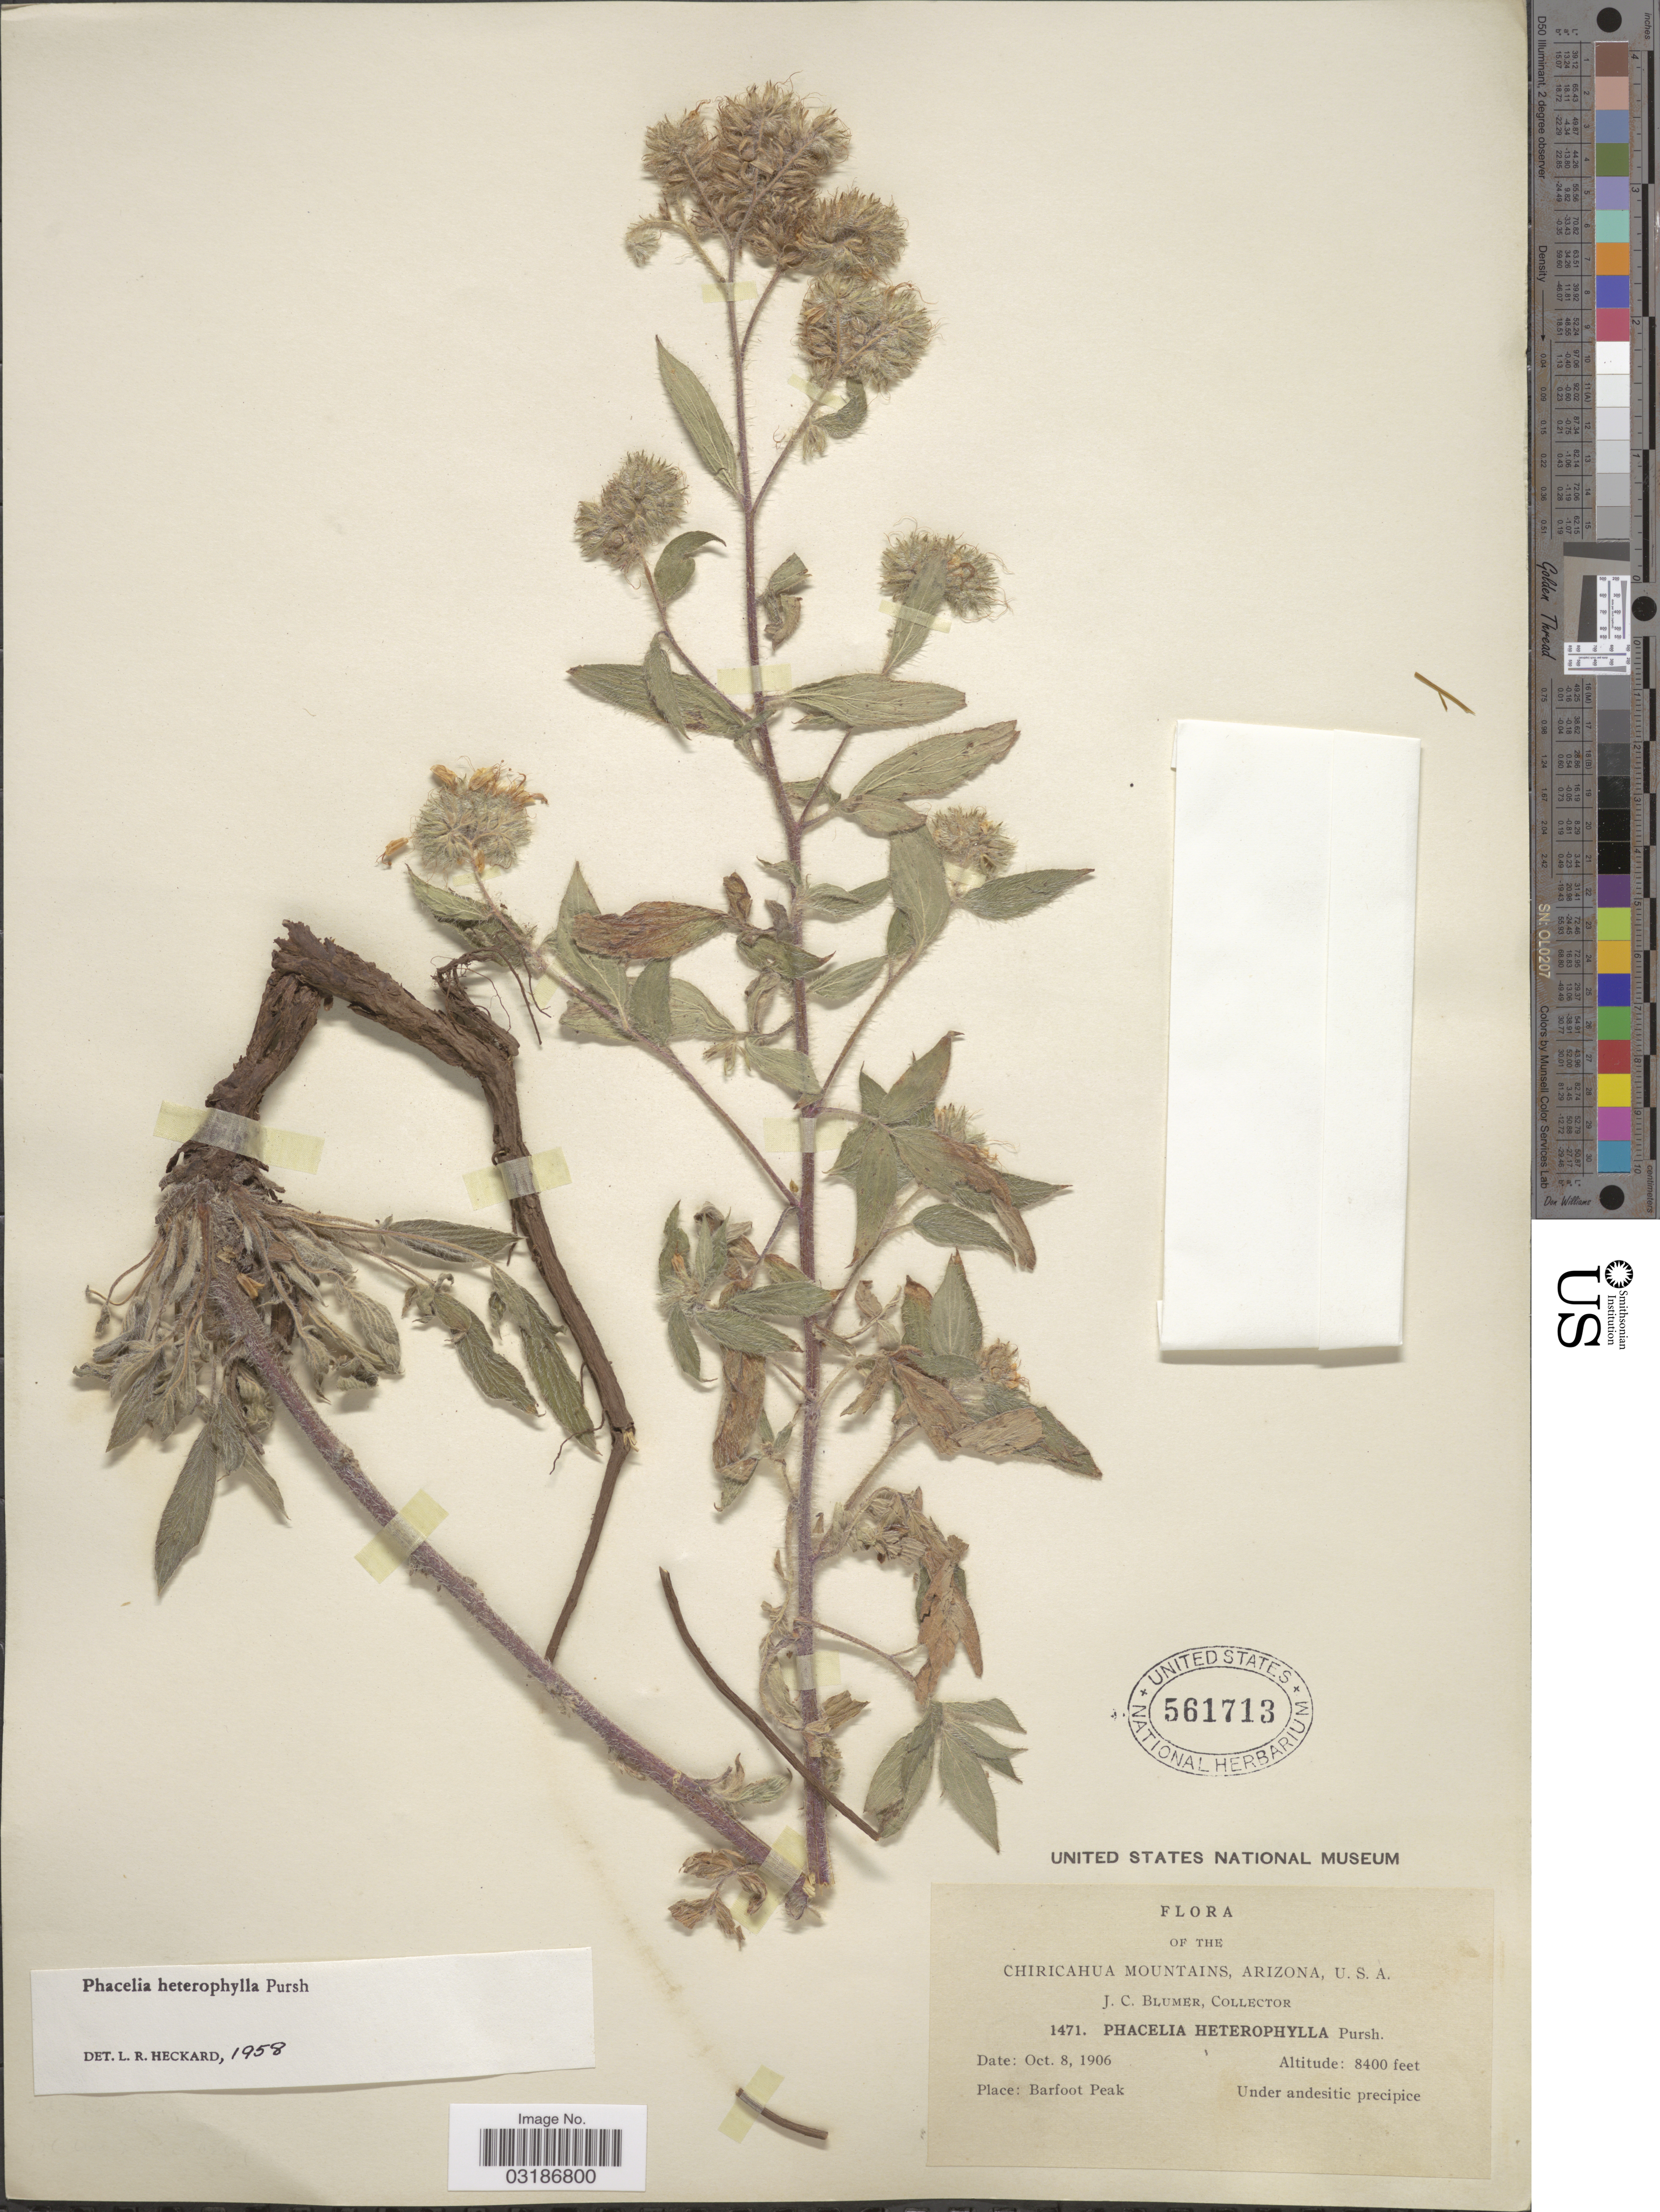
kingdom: Plantae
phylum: Tracheophyta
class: Magnoliopsida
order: Boraginales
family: Hydrophyllaceae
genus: Phacelia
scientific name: Phacelia heterophylla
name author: Pursh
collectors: J. C. Blumer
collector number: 1471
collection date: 1906-10-08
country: United States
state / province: Arizona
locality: Chiricahua Mountains. Barfoot Peak.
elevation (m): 2560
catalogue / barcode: US 561713